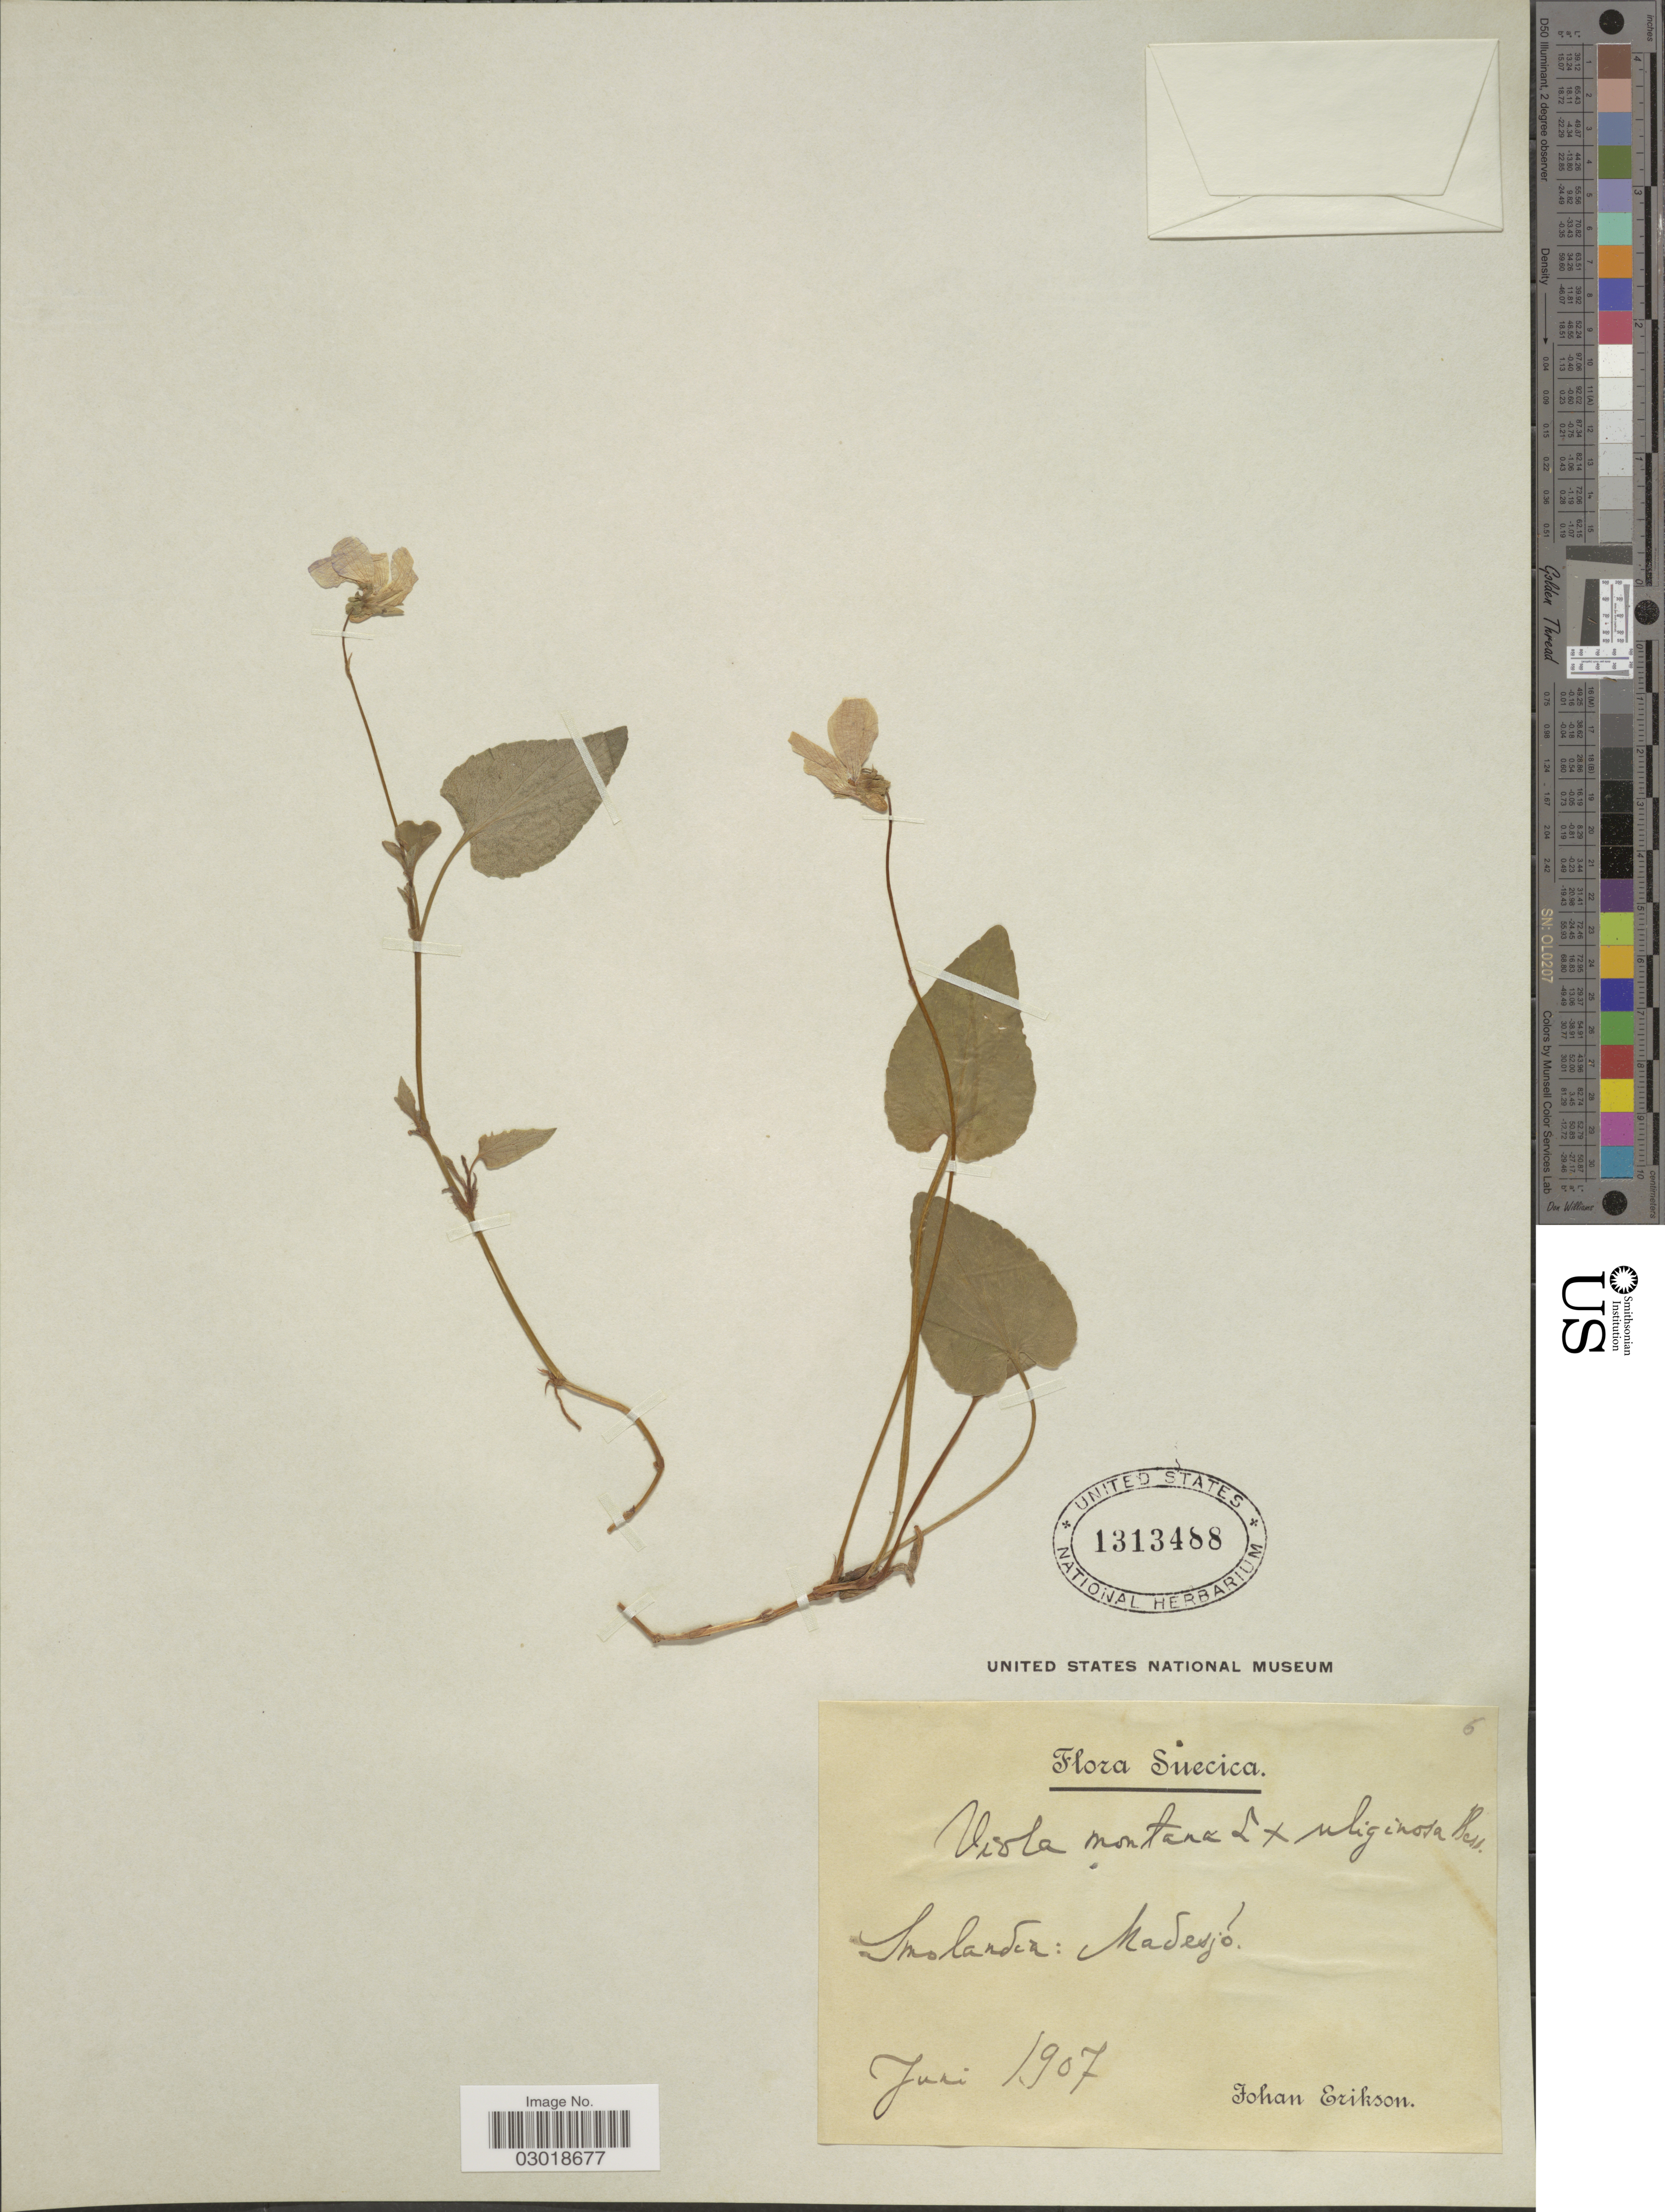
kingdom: Plantae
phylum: Tracheophyta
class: Magnoliopsida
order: Malpighiales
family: Violaceae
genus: Viola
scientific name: Viola montana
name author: L.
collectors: J. Erikson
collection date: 1907-06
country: Sweden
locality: Suecica. Smalandia: Madesjó.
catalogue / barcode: US 1313488